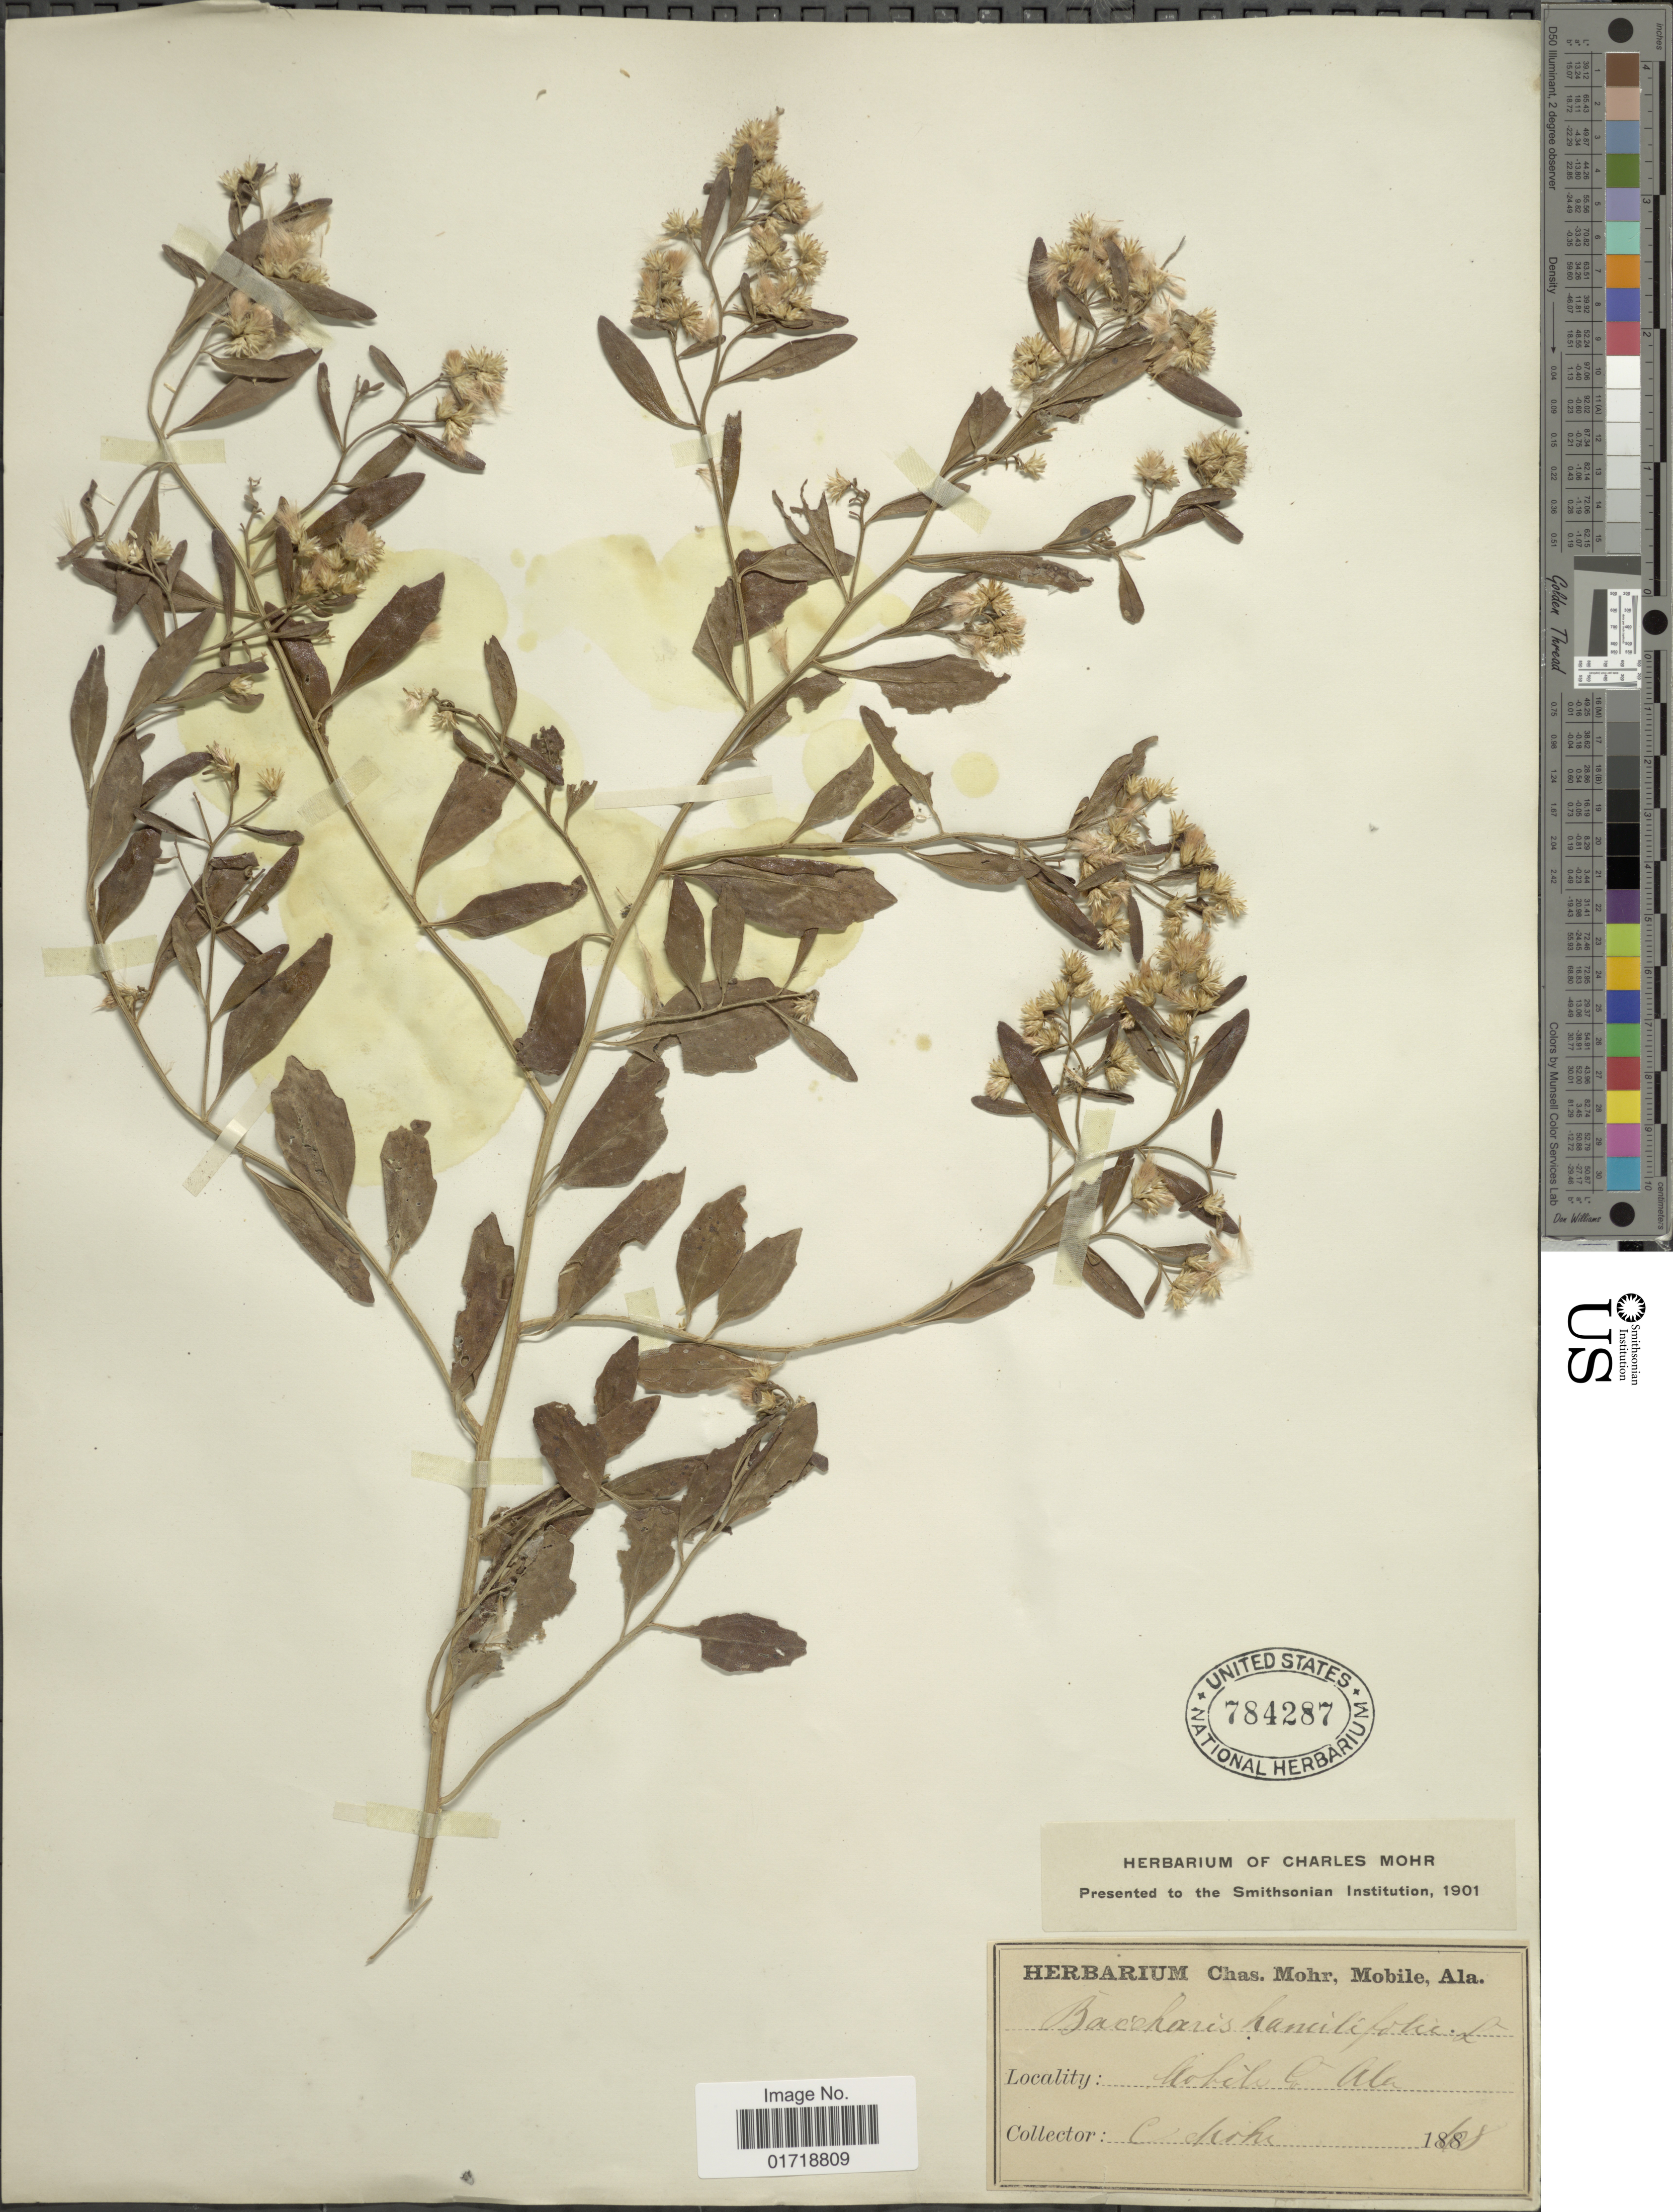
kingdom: Plantae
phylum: Tracheophyta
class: Magnoliopsida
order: Asterales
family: Asteraceae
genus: Baccharis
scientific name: Baccharis halimifolia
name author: L.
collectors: Mohr, C. T. (herbarium)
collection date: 1868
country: United States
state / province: Alabama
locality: Mobile Co.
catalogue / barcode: US 784287